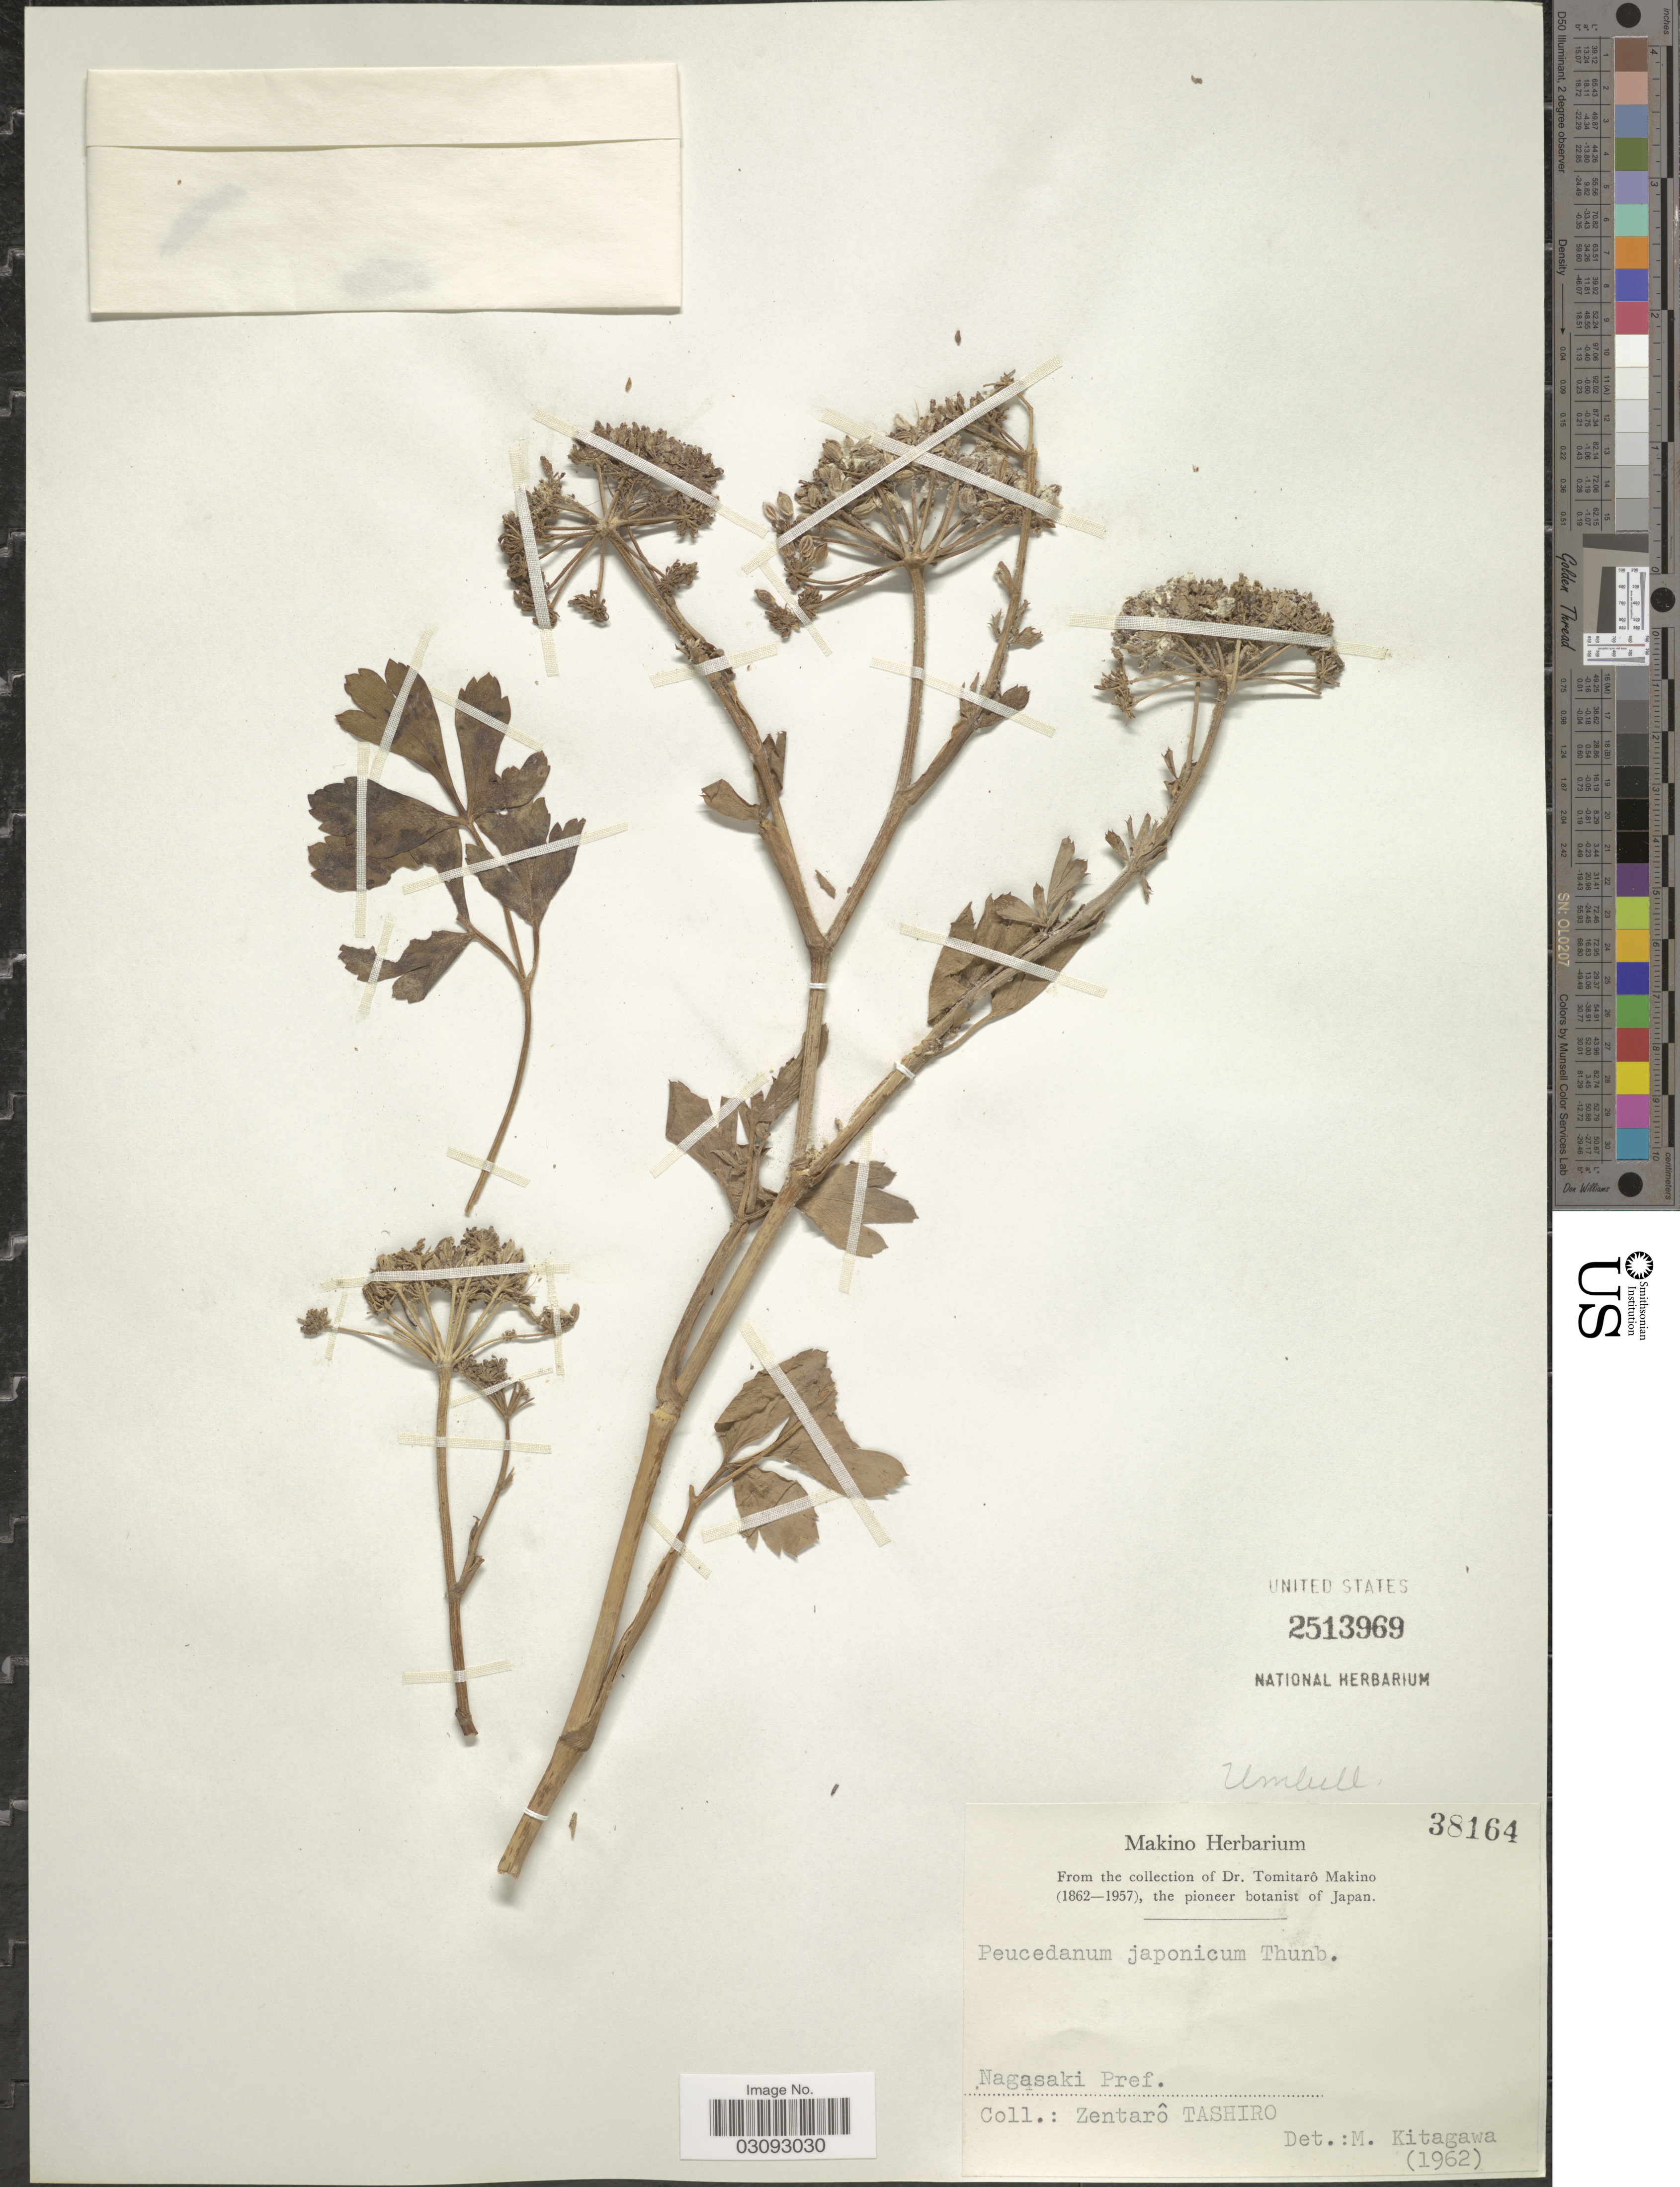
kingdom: Plantae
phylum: Tracheophyta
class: Magnoliopsida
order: Apiales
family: Apiaceae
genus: Peucedanum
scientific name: Peucedanum japonicum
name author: Thunb.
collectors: Z. Tashiro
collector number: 38164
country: Japan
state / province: Nagasaki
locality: Nagasaki Pref.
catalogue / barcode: US 2513969